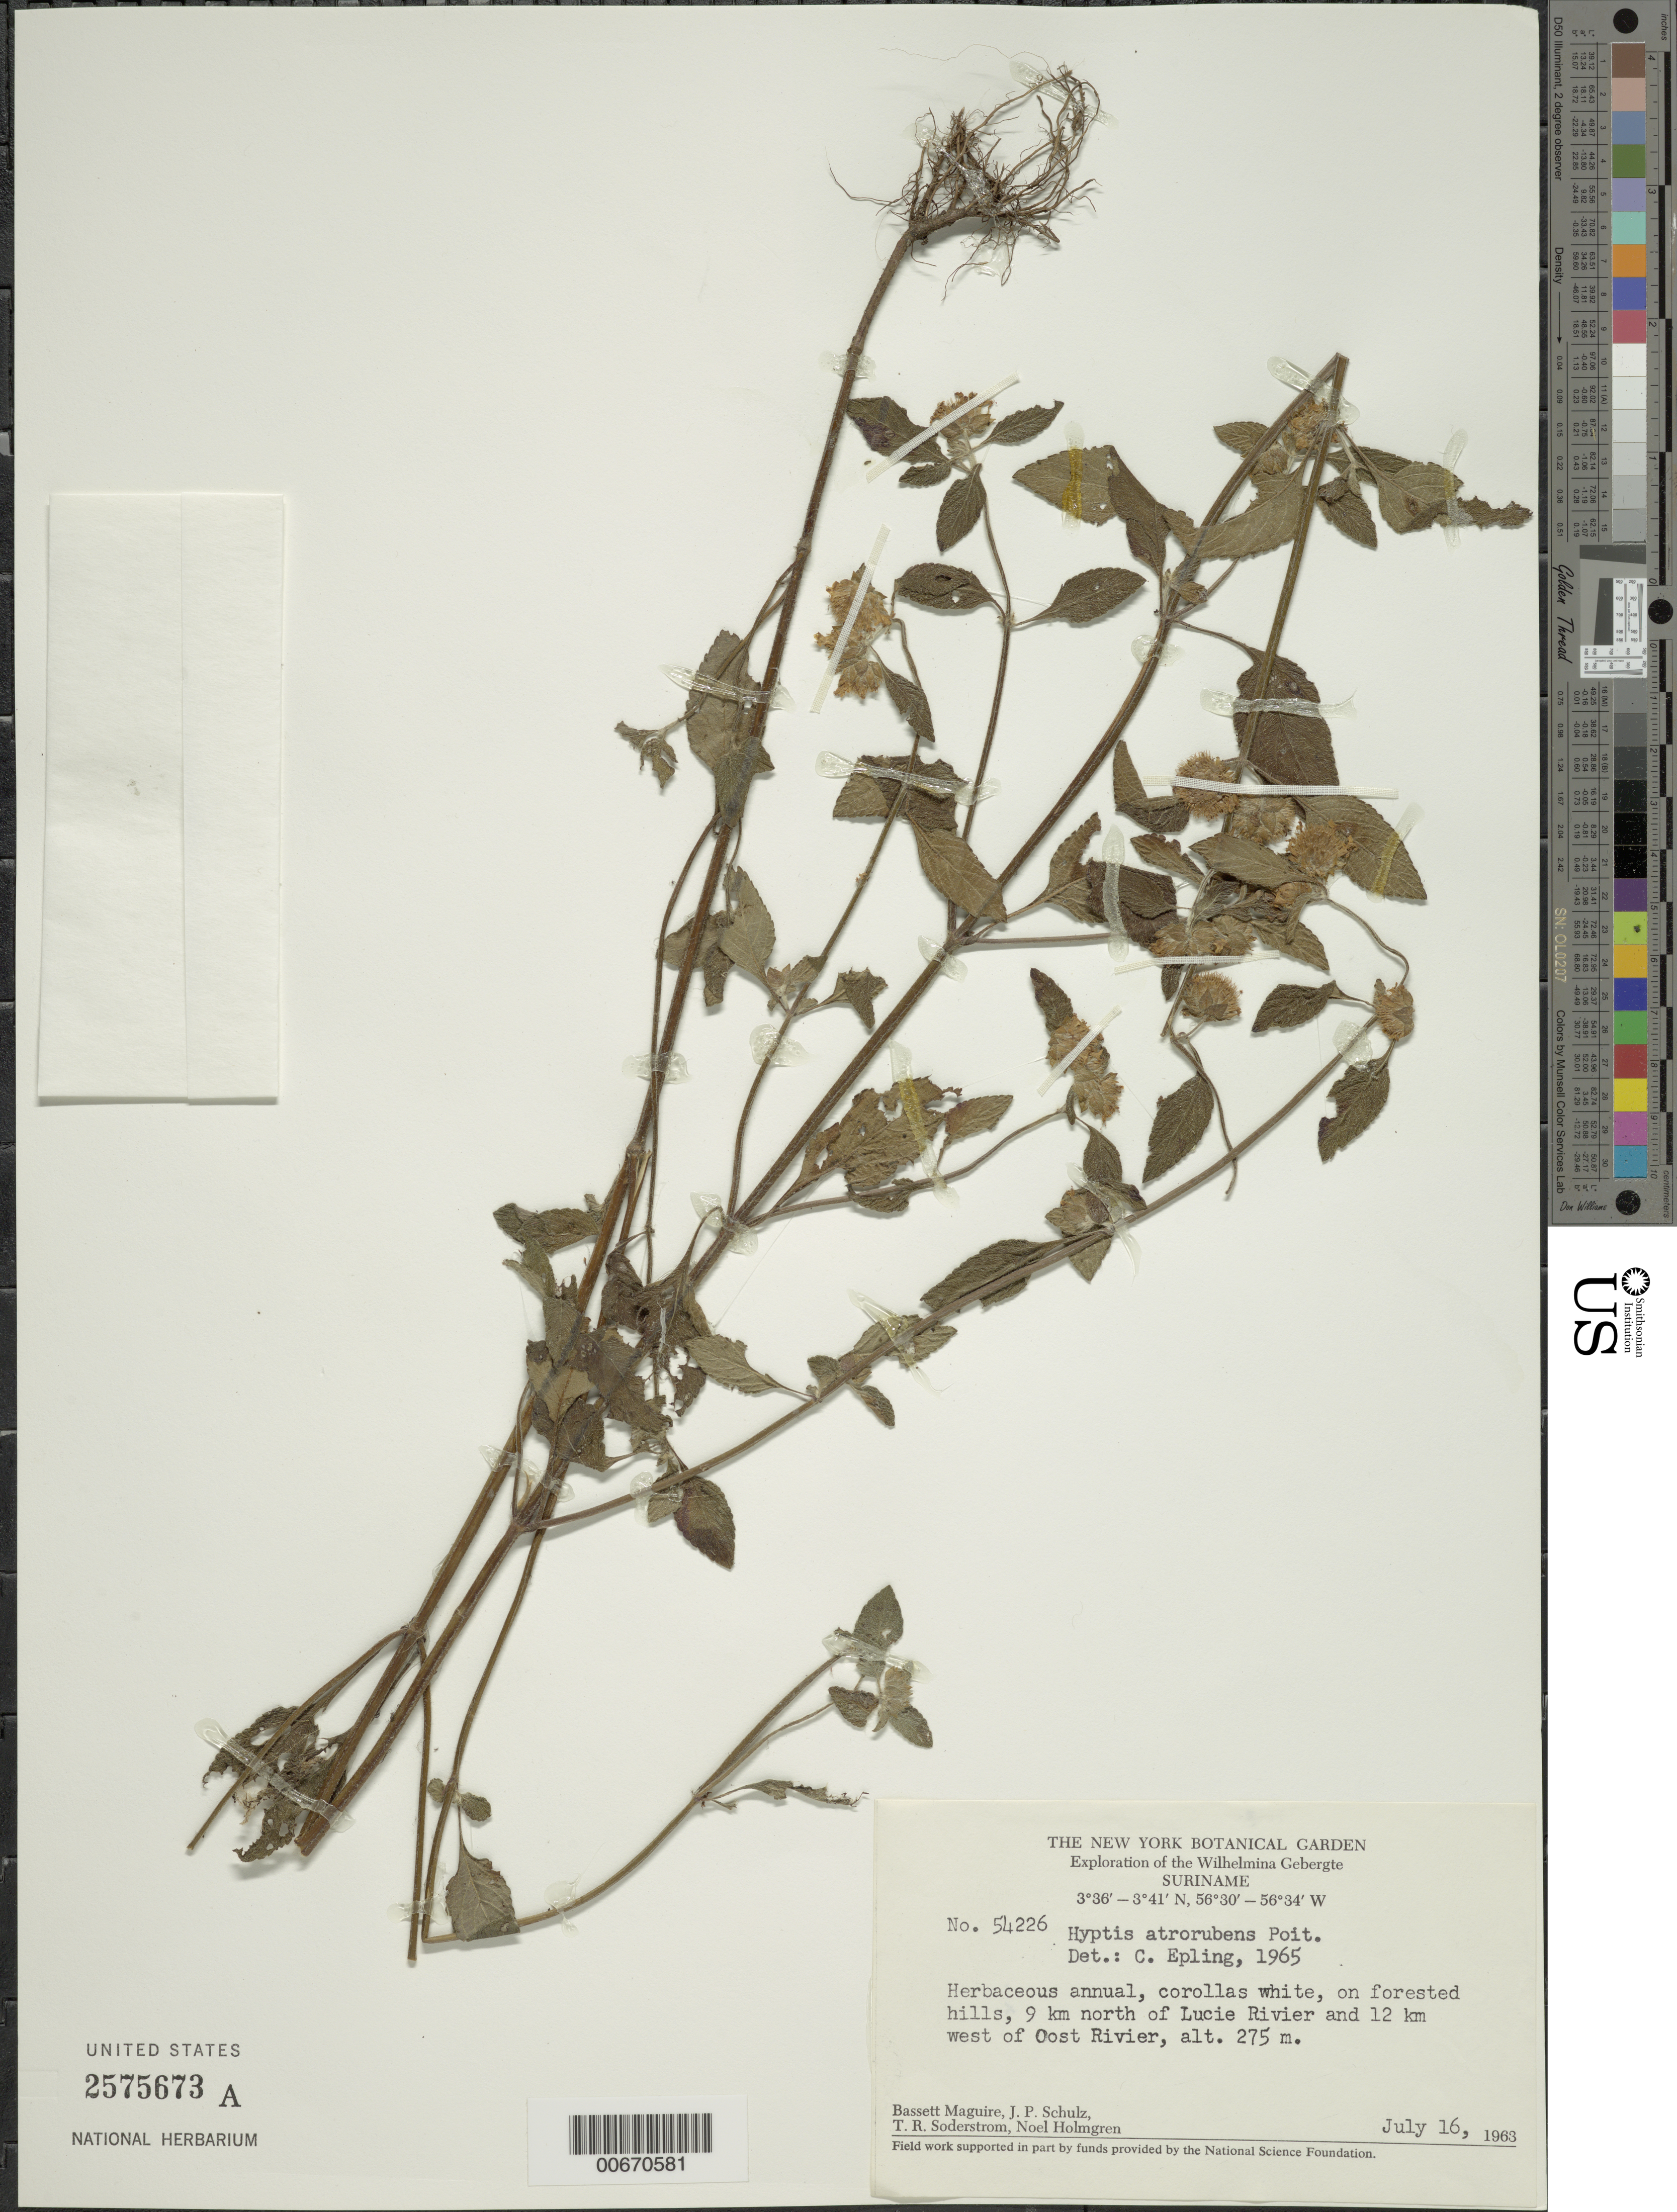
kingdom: Plantae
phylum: Tracheophyta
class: Magnoliopsida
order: Lamiales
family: Lamiaceae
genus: Hyptis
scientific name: Hyptis atrorubens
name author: Poit.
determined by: Epling, C. C.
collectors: B. Maguire, J. P. Schulz, T. R. Soderstrom & N. H. Holmgren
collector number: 54226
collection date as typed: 16-Jul-63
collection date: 1963-07-16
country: Suriname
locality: Lucie R., 9 km N of and 12 km W of Oost R., Wilhelmina Gebergte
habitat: Forested hills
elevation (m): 275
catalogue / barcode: US 2575673